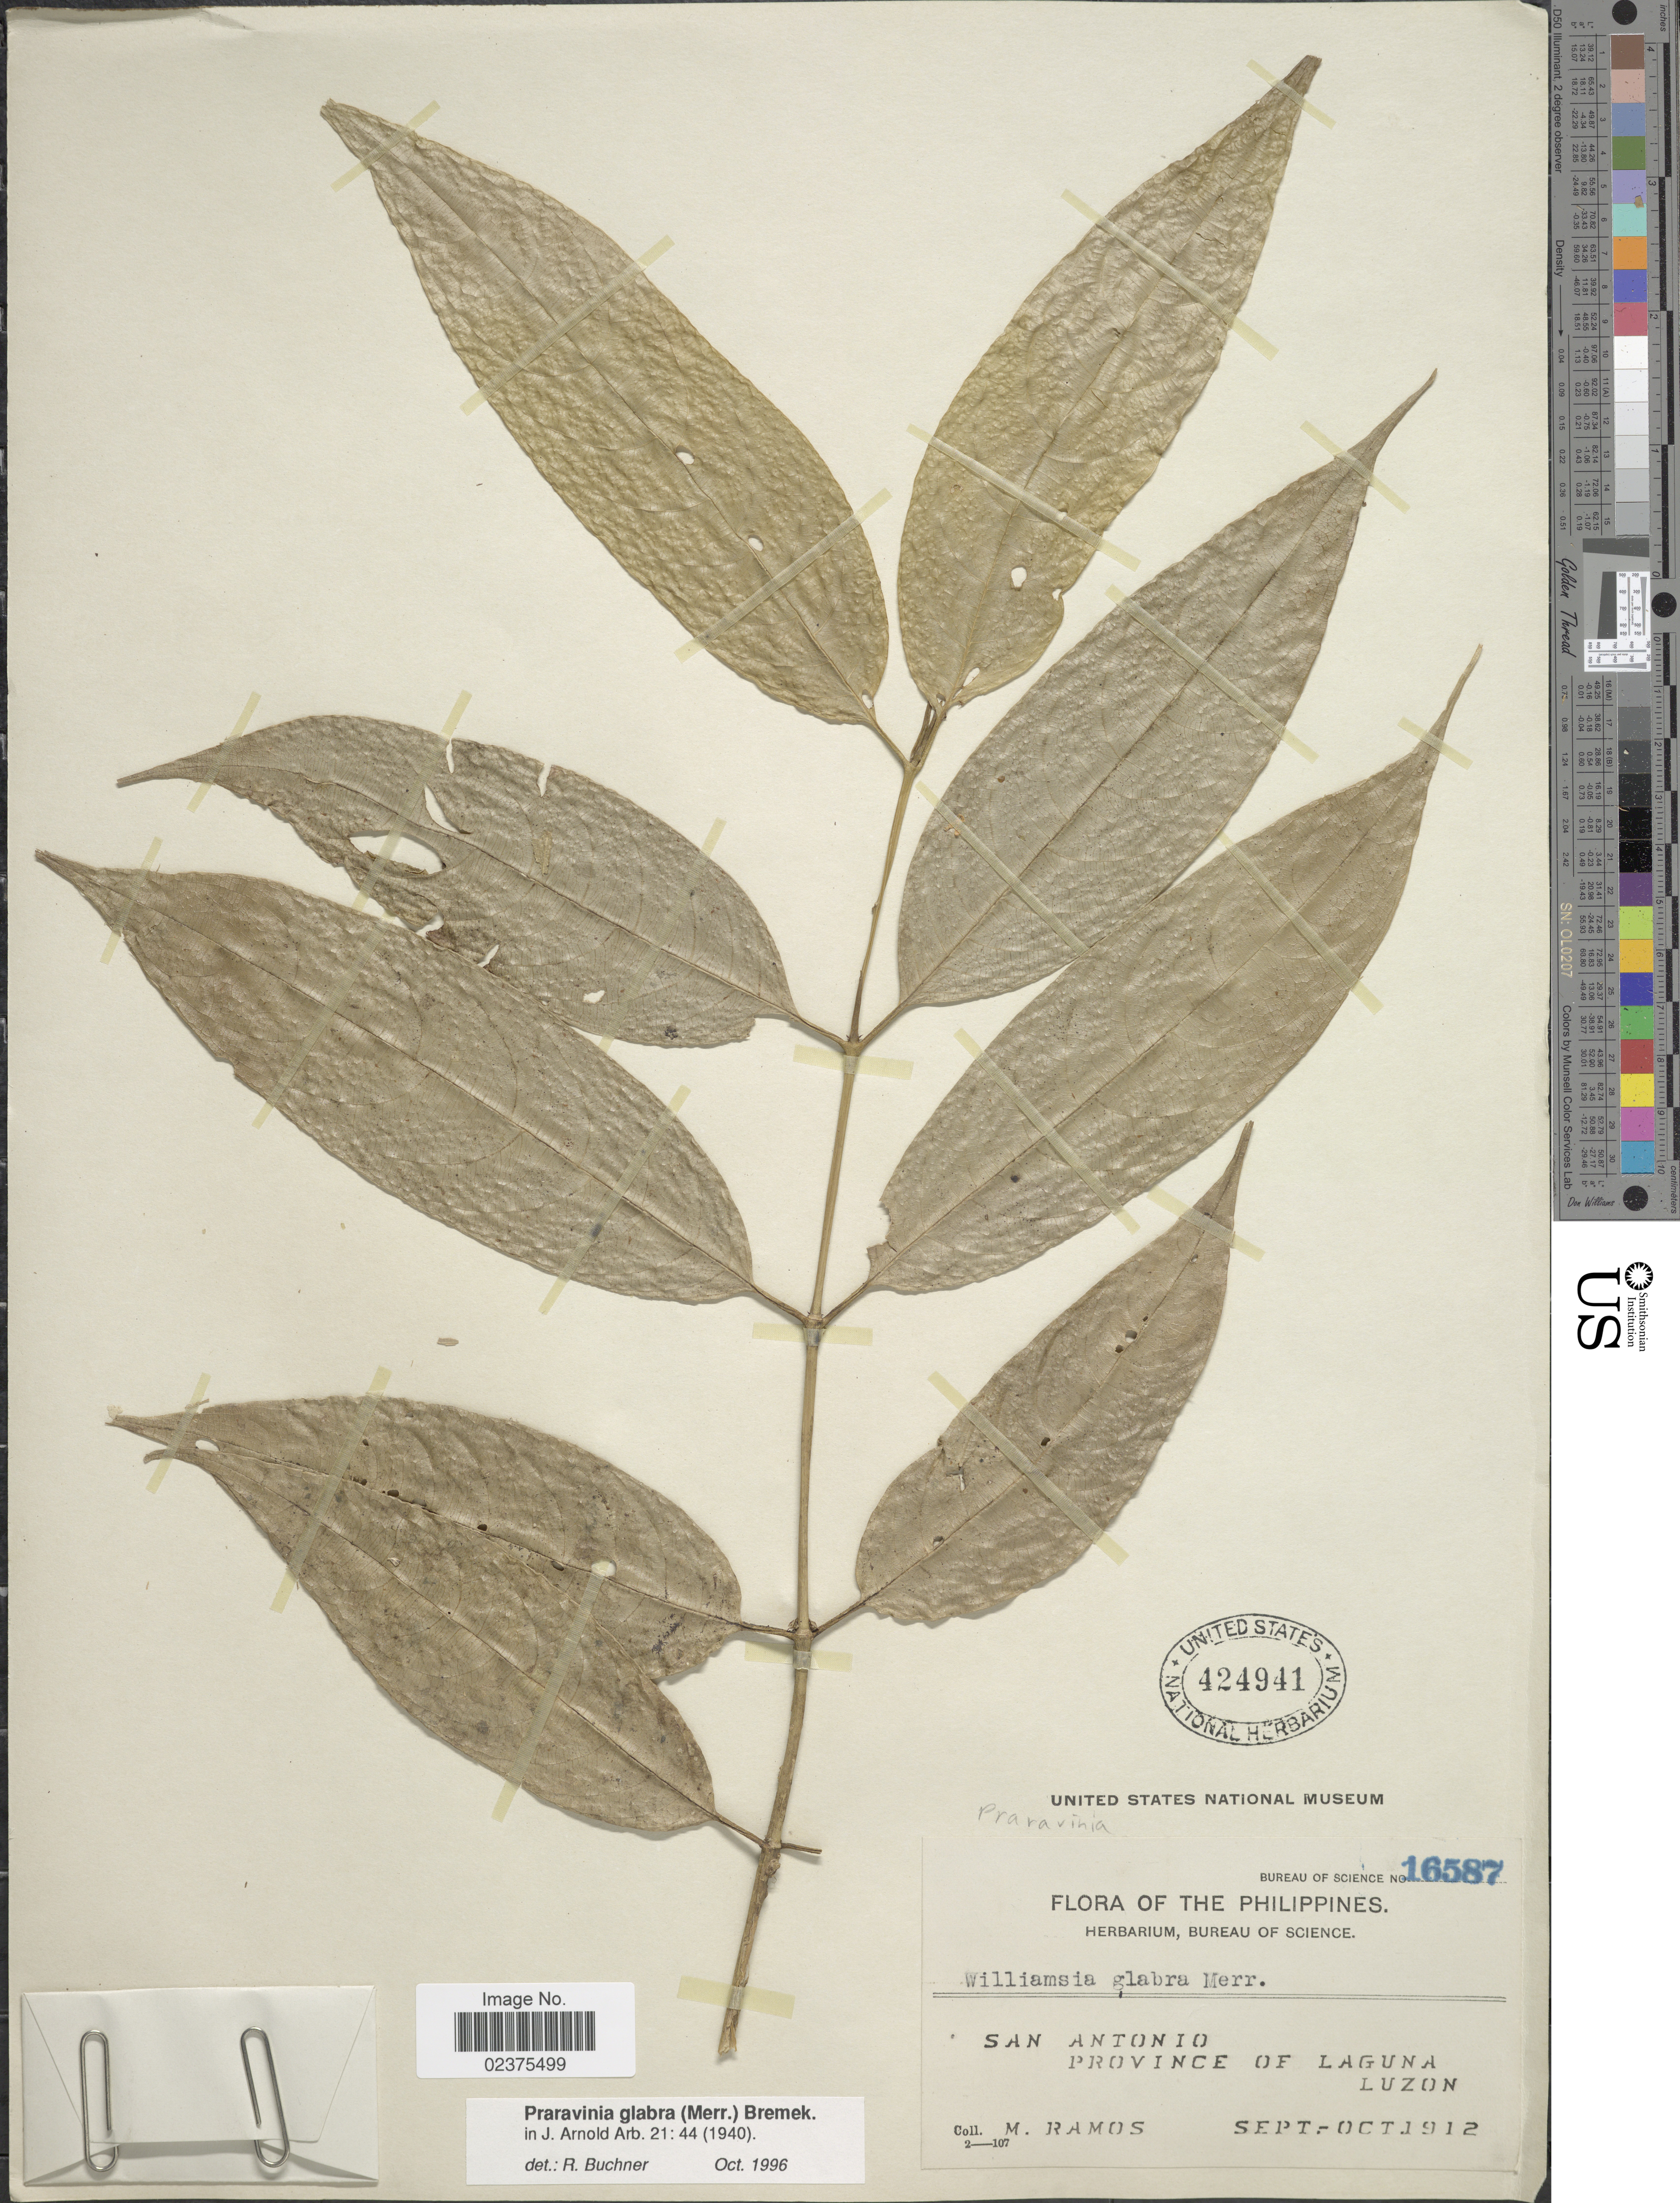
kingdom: Plantae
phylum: Tracheophyta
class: Magnoliopsida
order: Gentianales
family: Rubiaceae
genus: Praravinia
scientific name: Praravinia glabra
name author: (Merr.) Bremek.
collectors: M. Ramos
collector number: Bureau of Science 16587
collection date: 1912-09/1912-10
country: Philippines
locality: San Antonio, Province of Laguna, Luzon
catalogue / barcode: US 424941